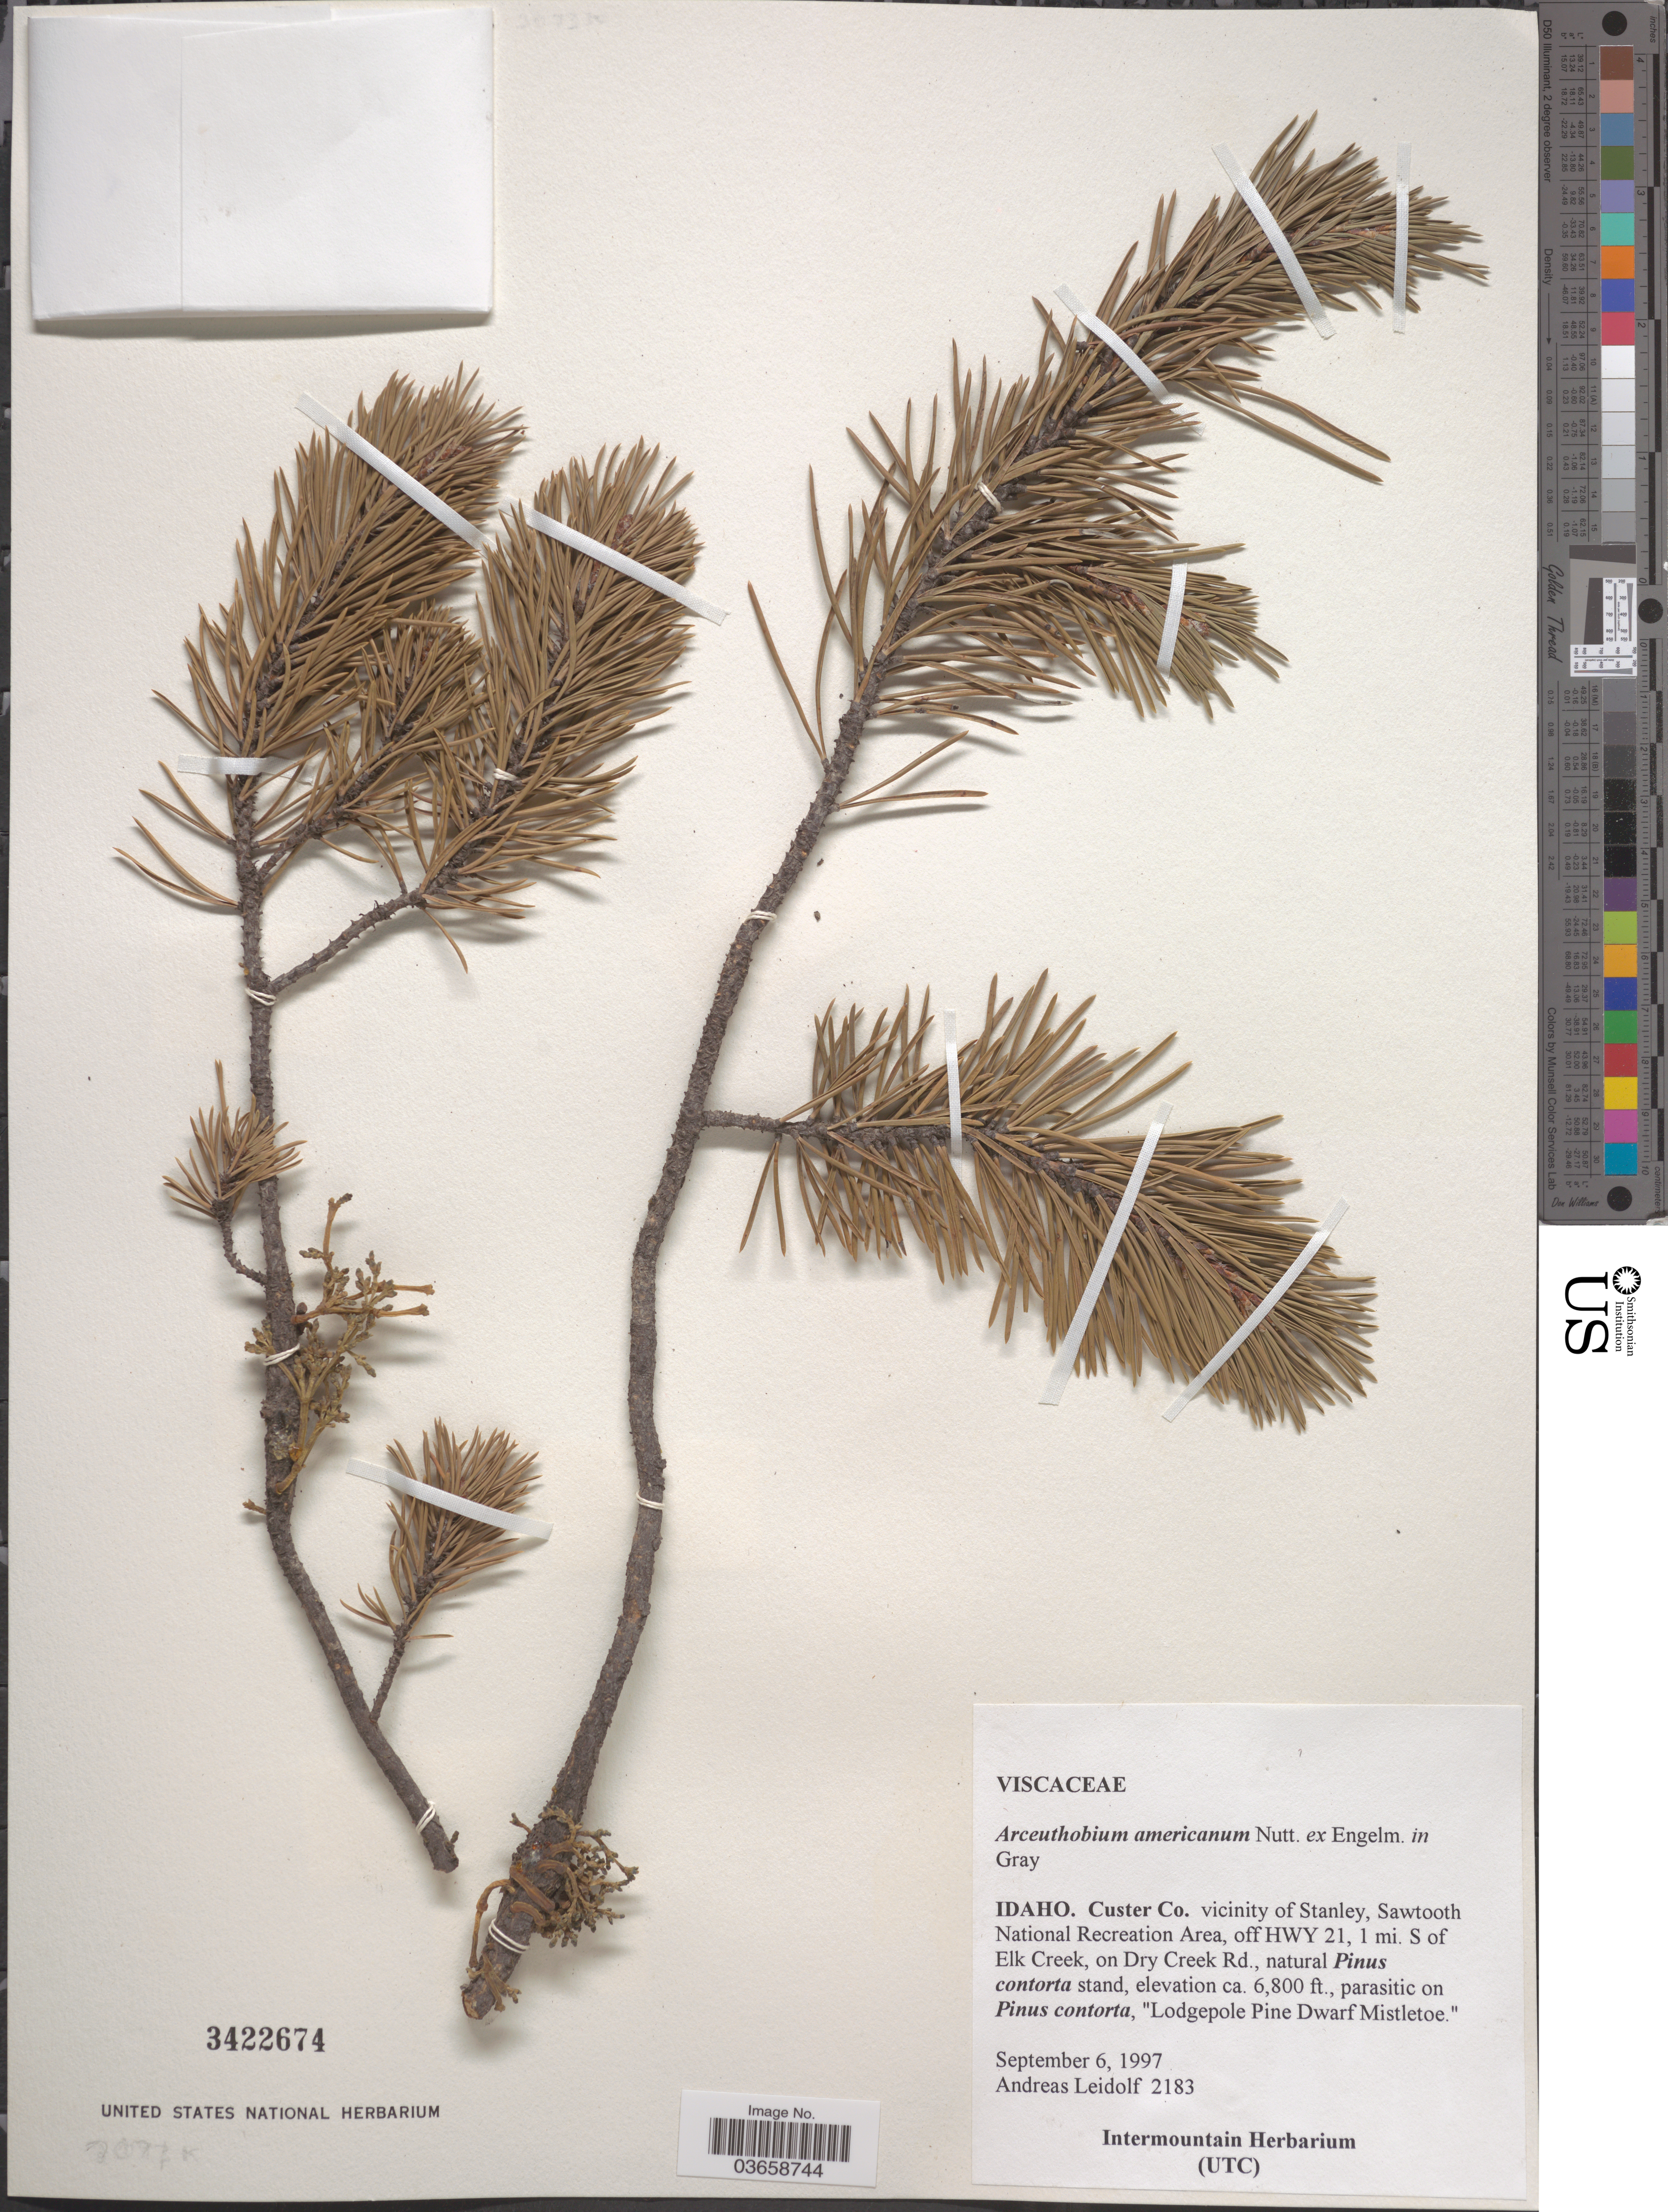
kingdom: Plantae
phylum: Tracheophyta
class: Magnoliopsida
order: Santalales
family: Viscaceae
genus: Arceuthobium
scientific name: Arceuthobium americanum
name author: Nutt. ex A. Gray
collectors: A. Leidolf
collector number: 2183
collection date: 1997-09-06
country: United States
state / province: Idaho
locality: Custer Co. vicinity of Stanley, Sawtooth National Recreation Area, off HWY 21, 1 mi. S of Elk Creek, on Dry Creek Rd.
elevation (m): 2073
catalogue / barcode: US 3422674